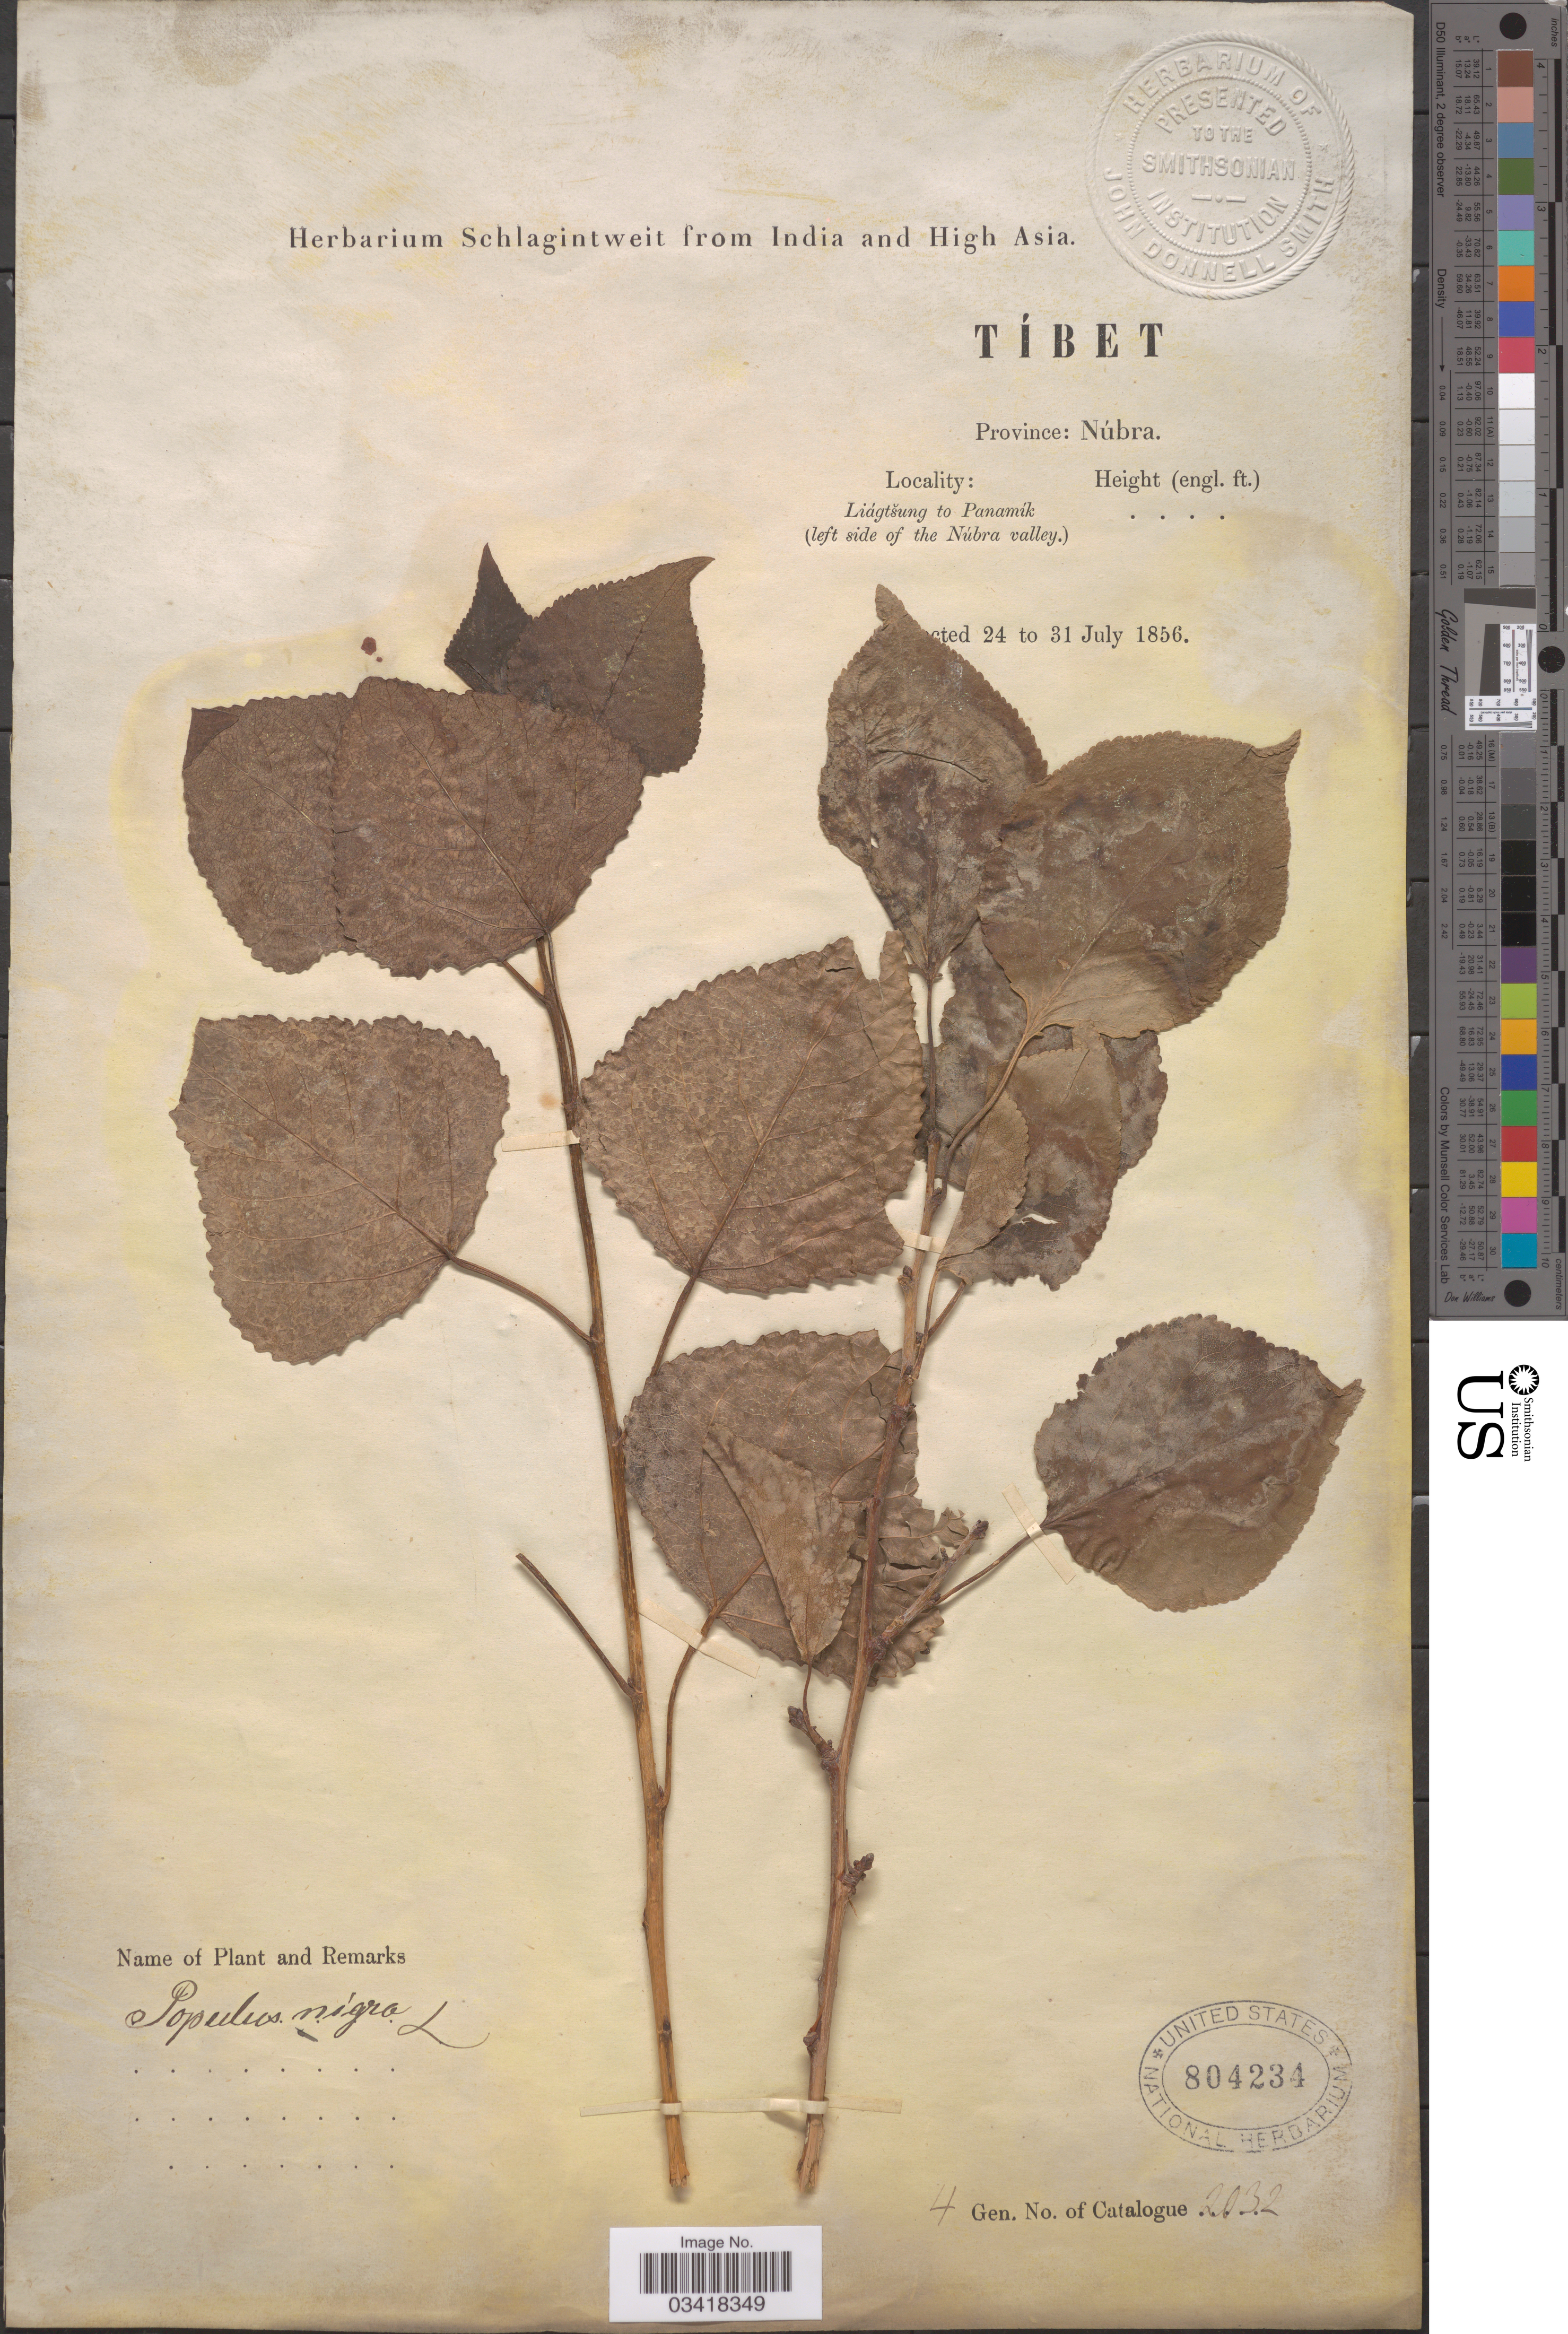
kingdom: Plantae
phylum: Tracheophyta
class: Magnoliopsida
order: Malpighiales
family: Salicaceae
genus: Populus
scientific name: Populus nigra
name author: L.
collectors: ex herb. Schlagintweit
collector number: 2032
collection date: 1856-07-24/1856-07-31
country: China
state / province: Xizang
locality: Tíbet. Province: Núbra. Liágtšung to Panamík (left side of the Núbra valley).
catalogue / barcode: US 804234